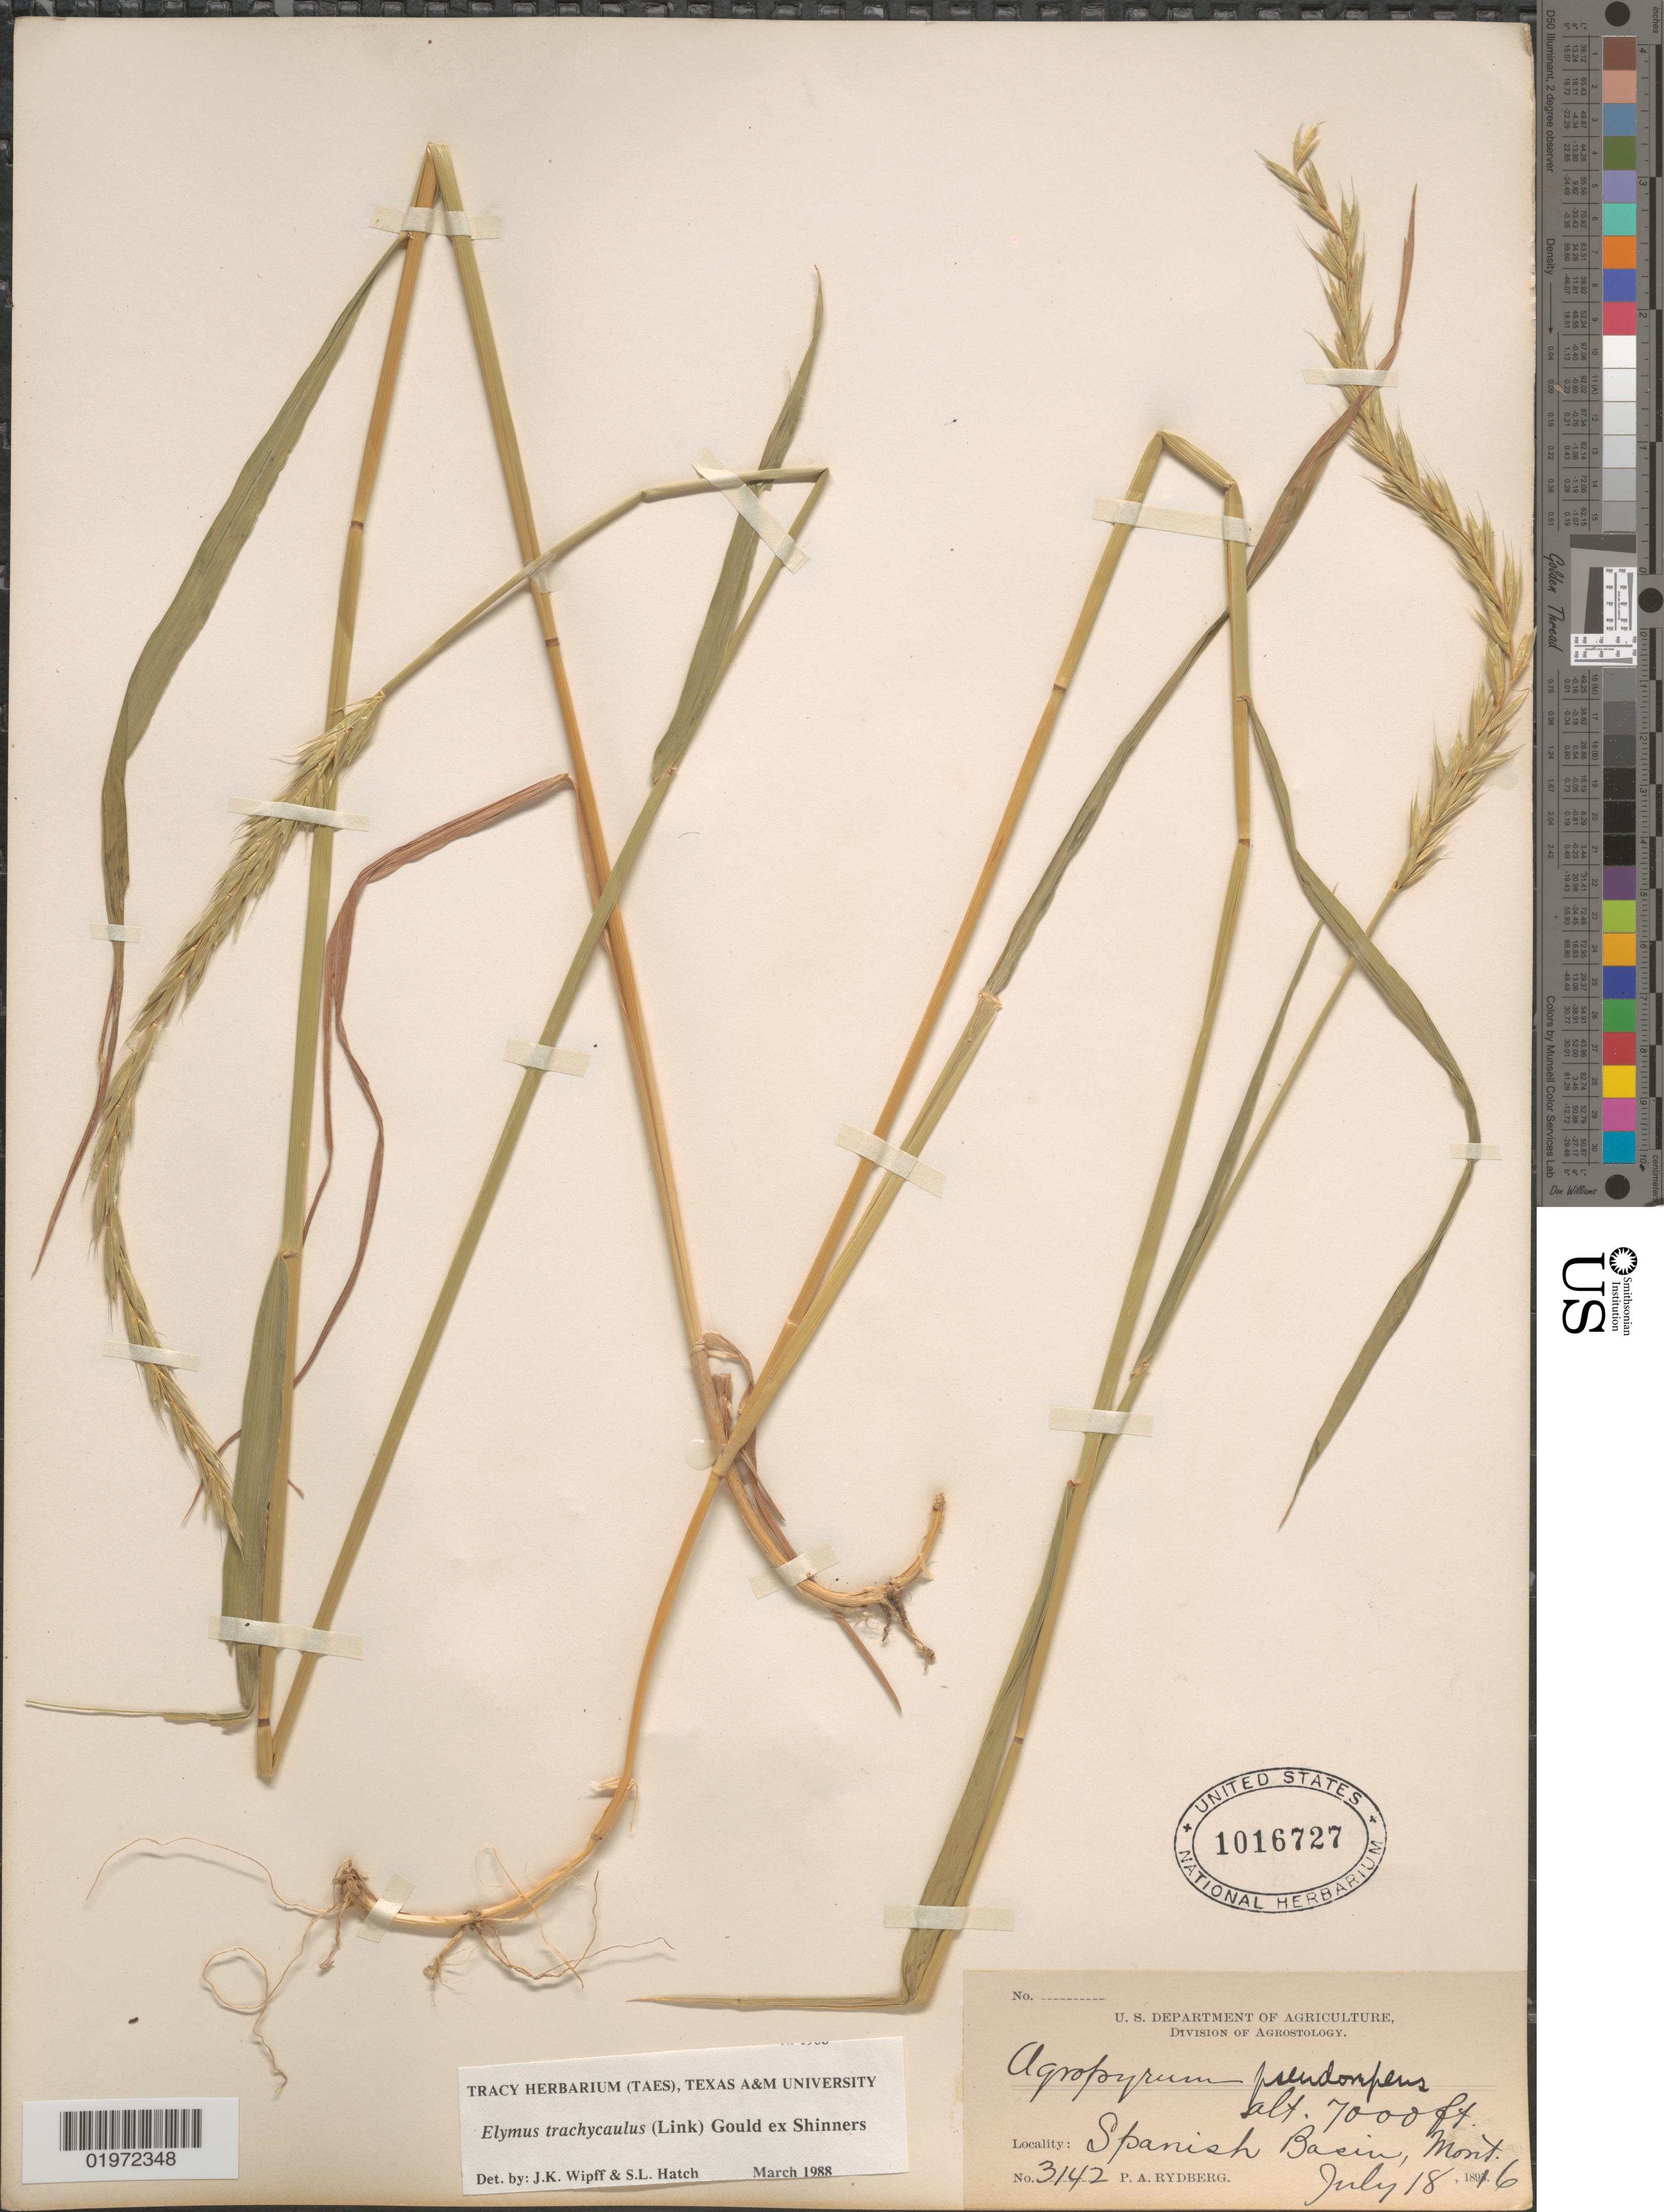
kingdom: Plantae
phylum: Tracheophyta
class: Liliopsida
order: Poales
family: Poaceae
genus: Elymus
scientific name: Elymus trachycaulus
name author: (Link) Gould ex Shinners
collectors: P. A. Rydberg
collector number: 3142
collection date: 1896-07-18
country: United States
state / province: Montana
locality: Spanish Basin.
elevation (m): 2134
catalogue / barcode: US 1016727